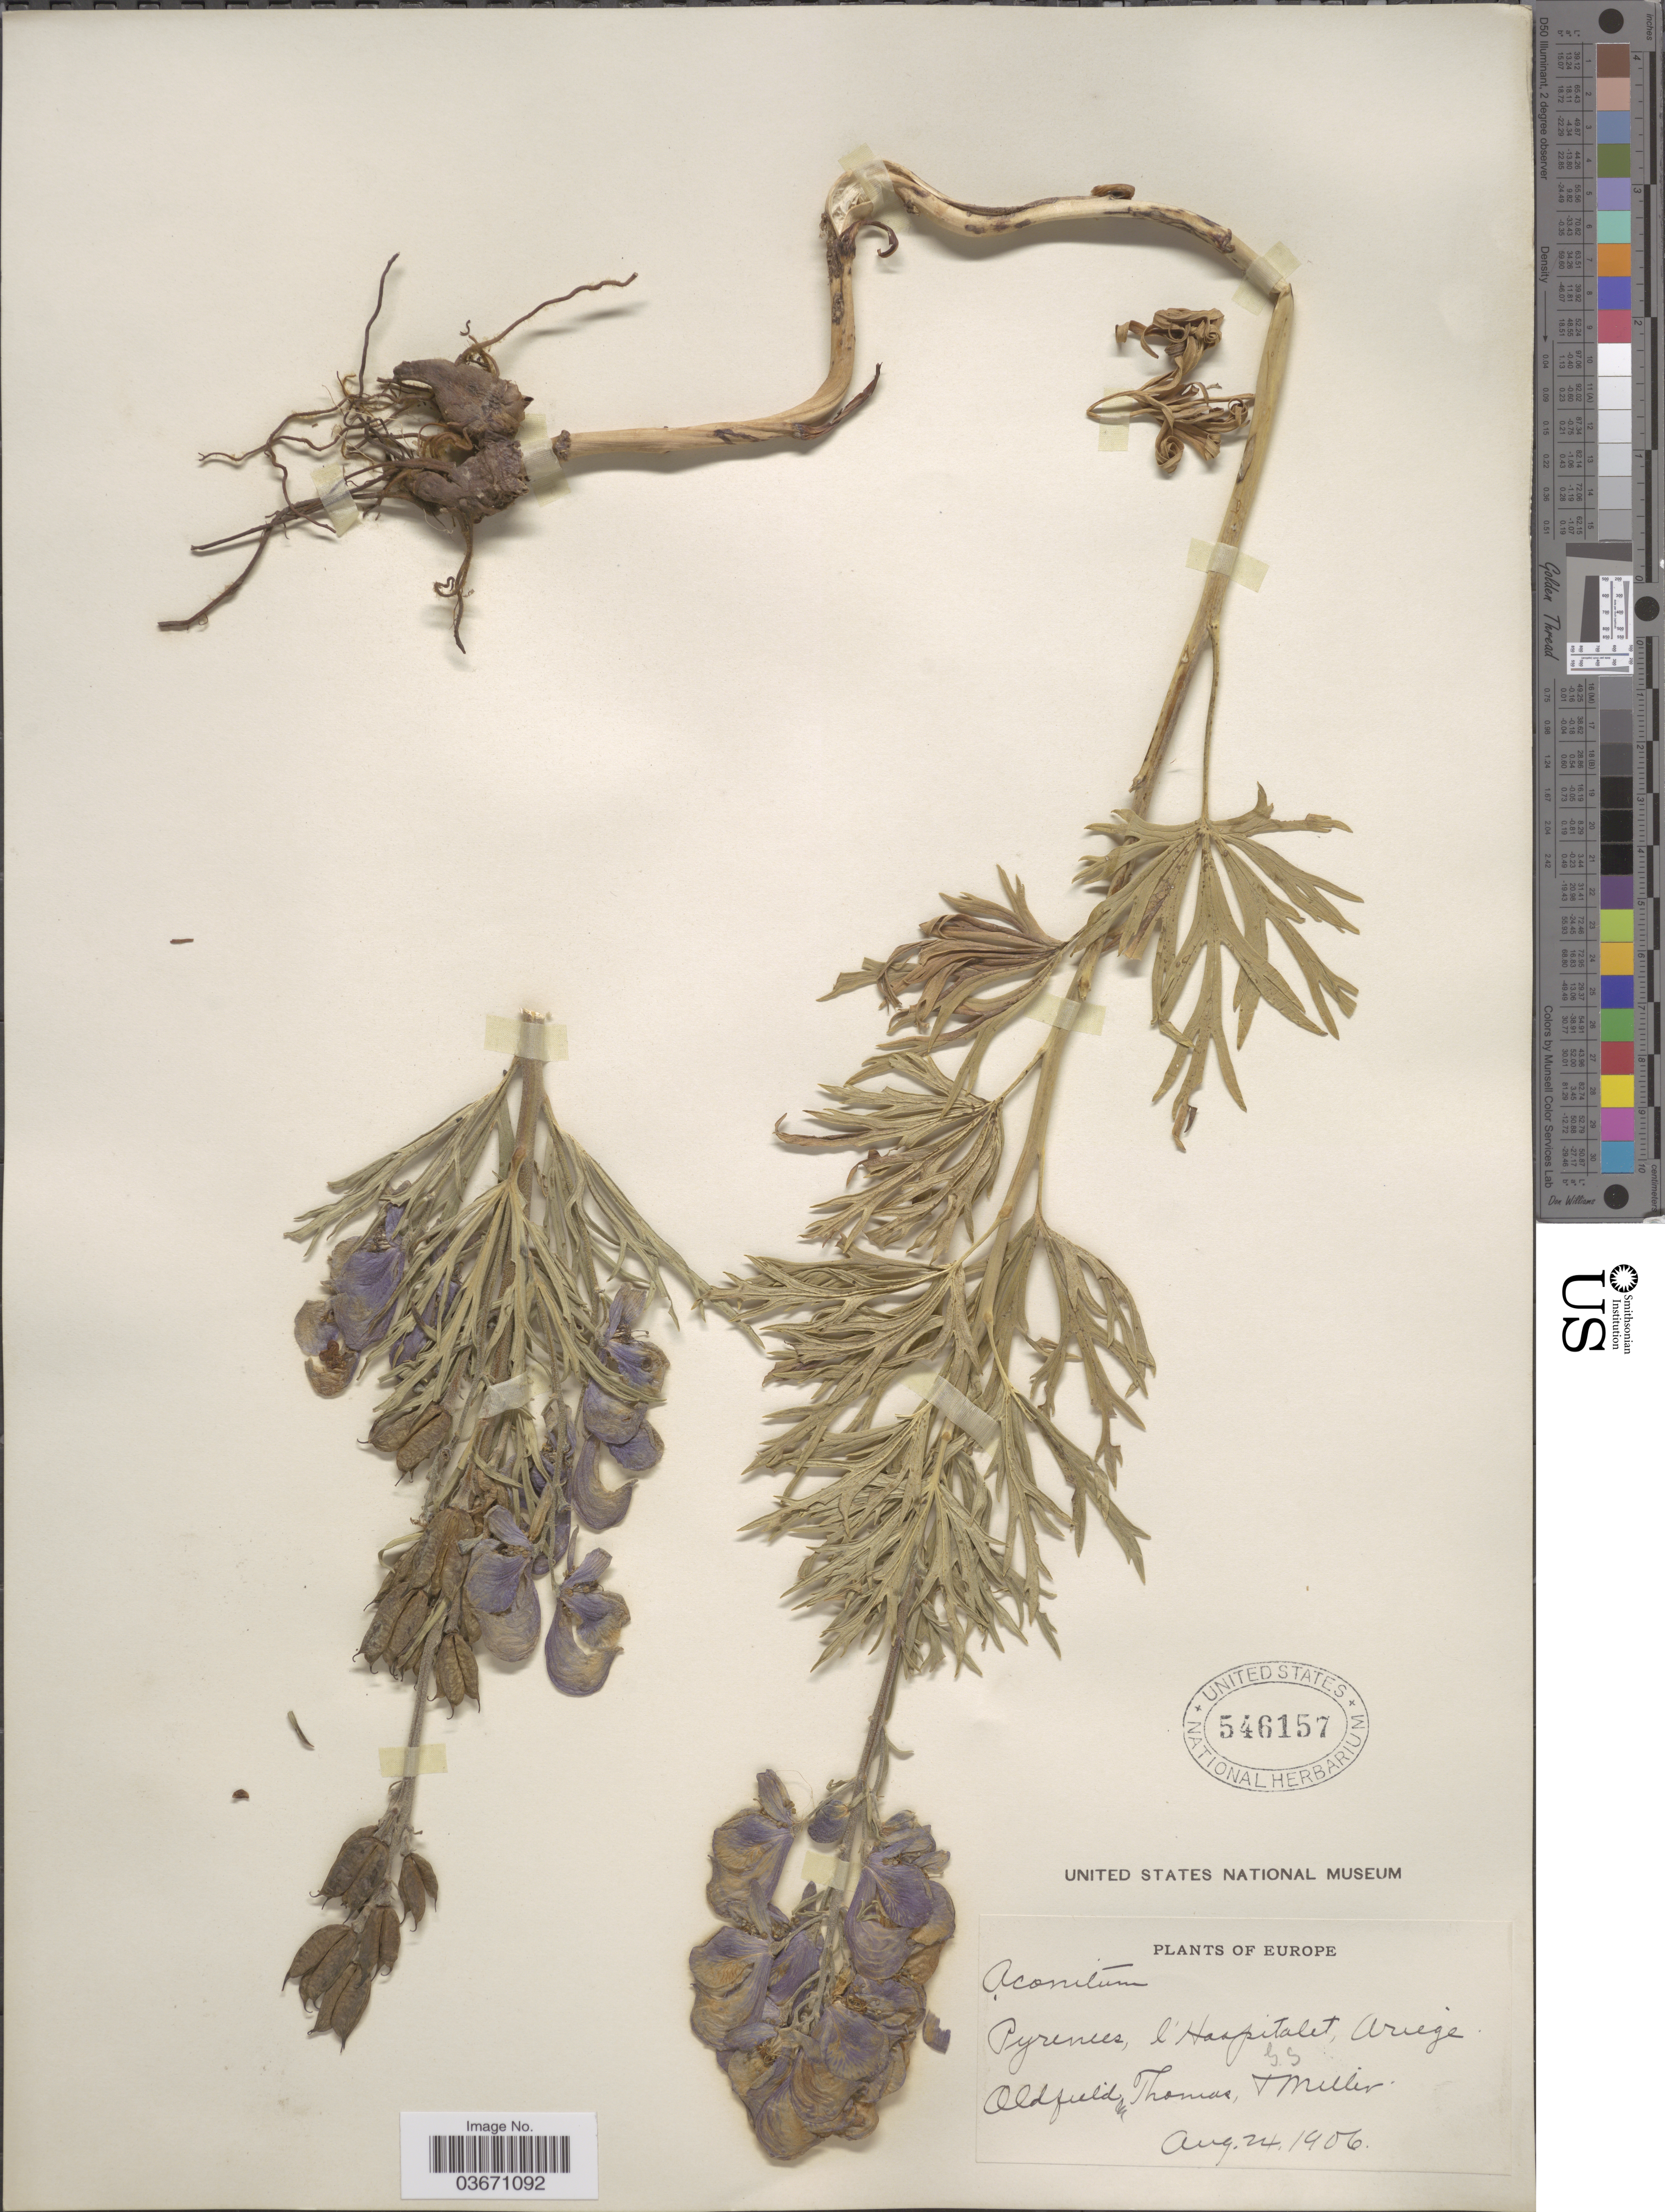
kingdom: Plantae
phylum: Tracheophyta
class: Magnoliopsida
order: Ranunculales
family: Ranunculaceae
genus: Aconitum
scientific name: Aconitum sp.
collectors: Oldfield, -- Thomas & G. S. Miller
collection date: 1906-08-24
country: France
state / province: Occitanie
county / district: Ariège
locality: Europe. Pyrenees, l'Hospitalet, Ariege.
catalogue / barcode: US 546157